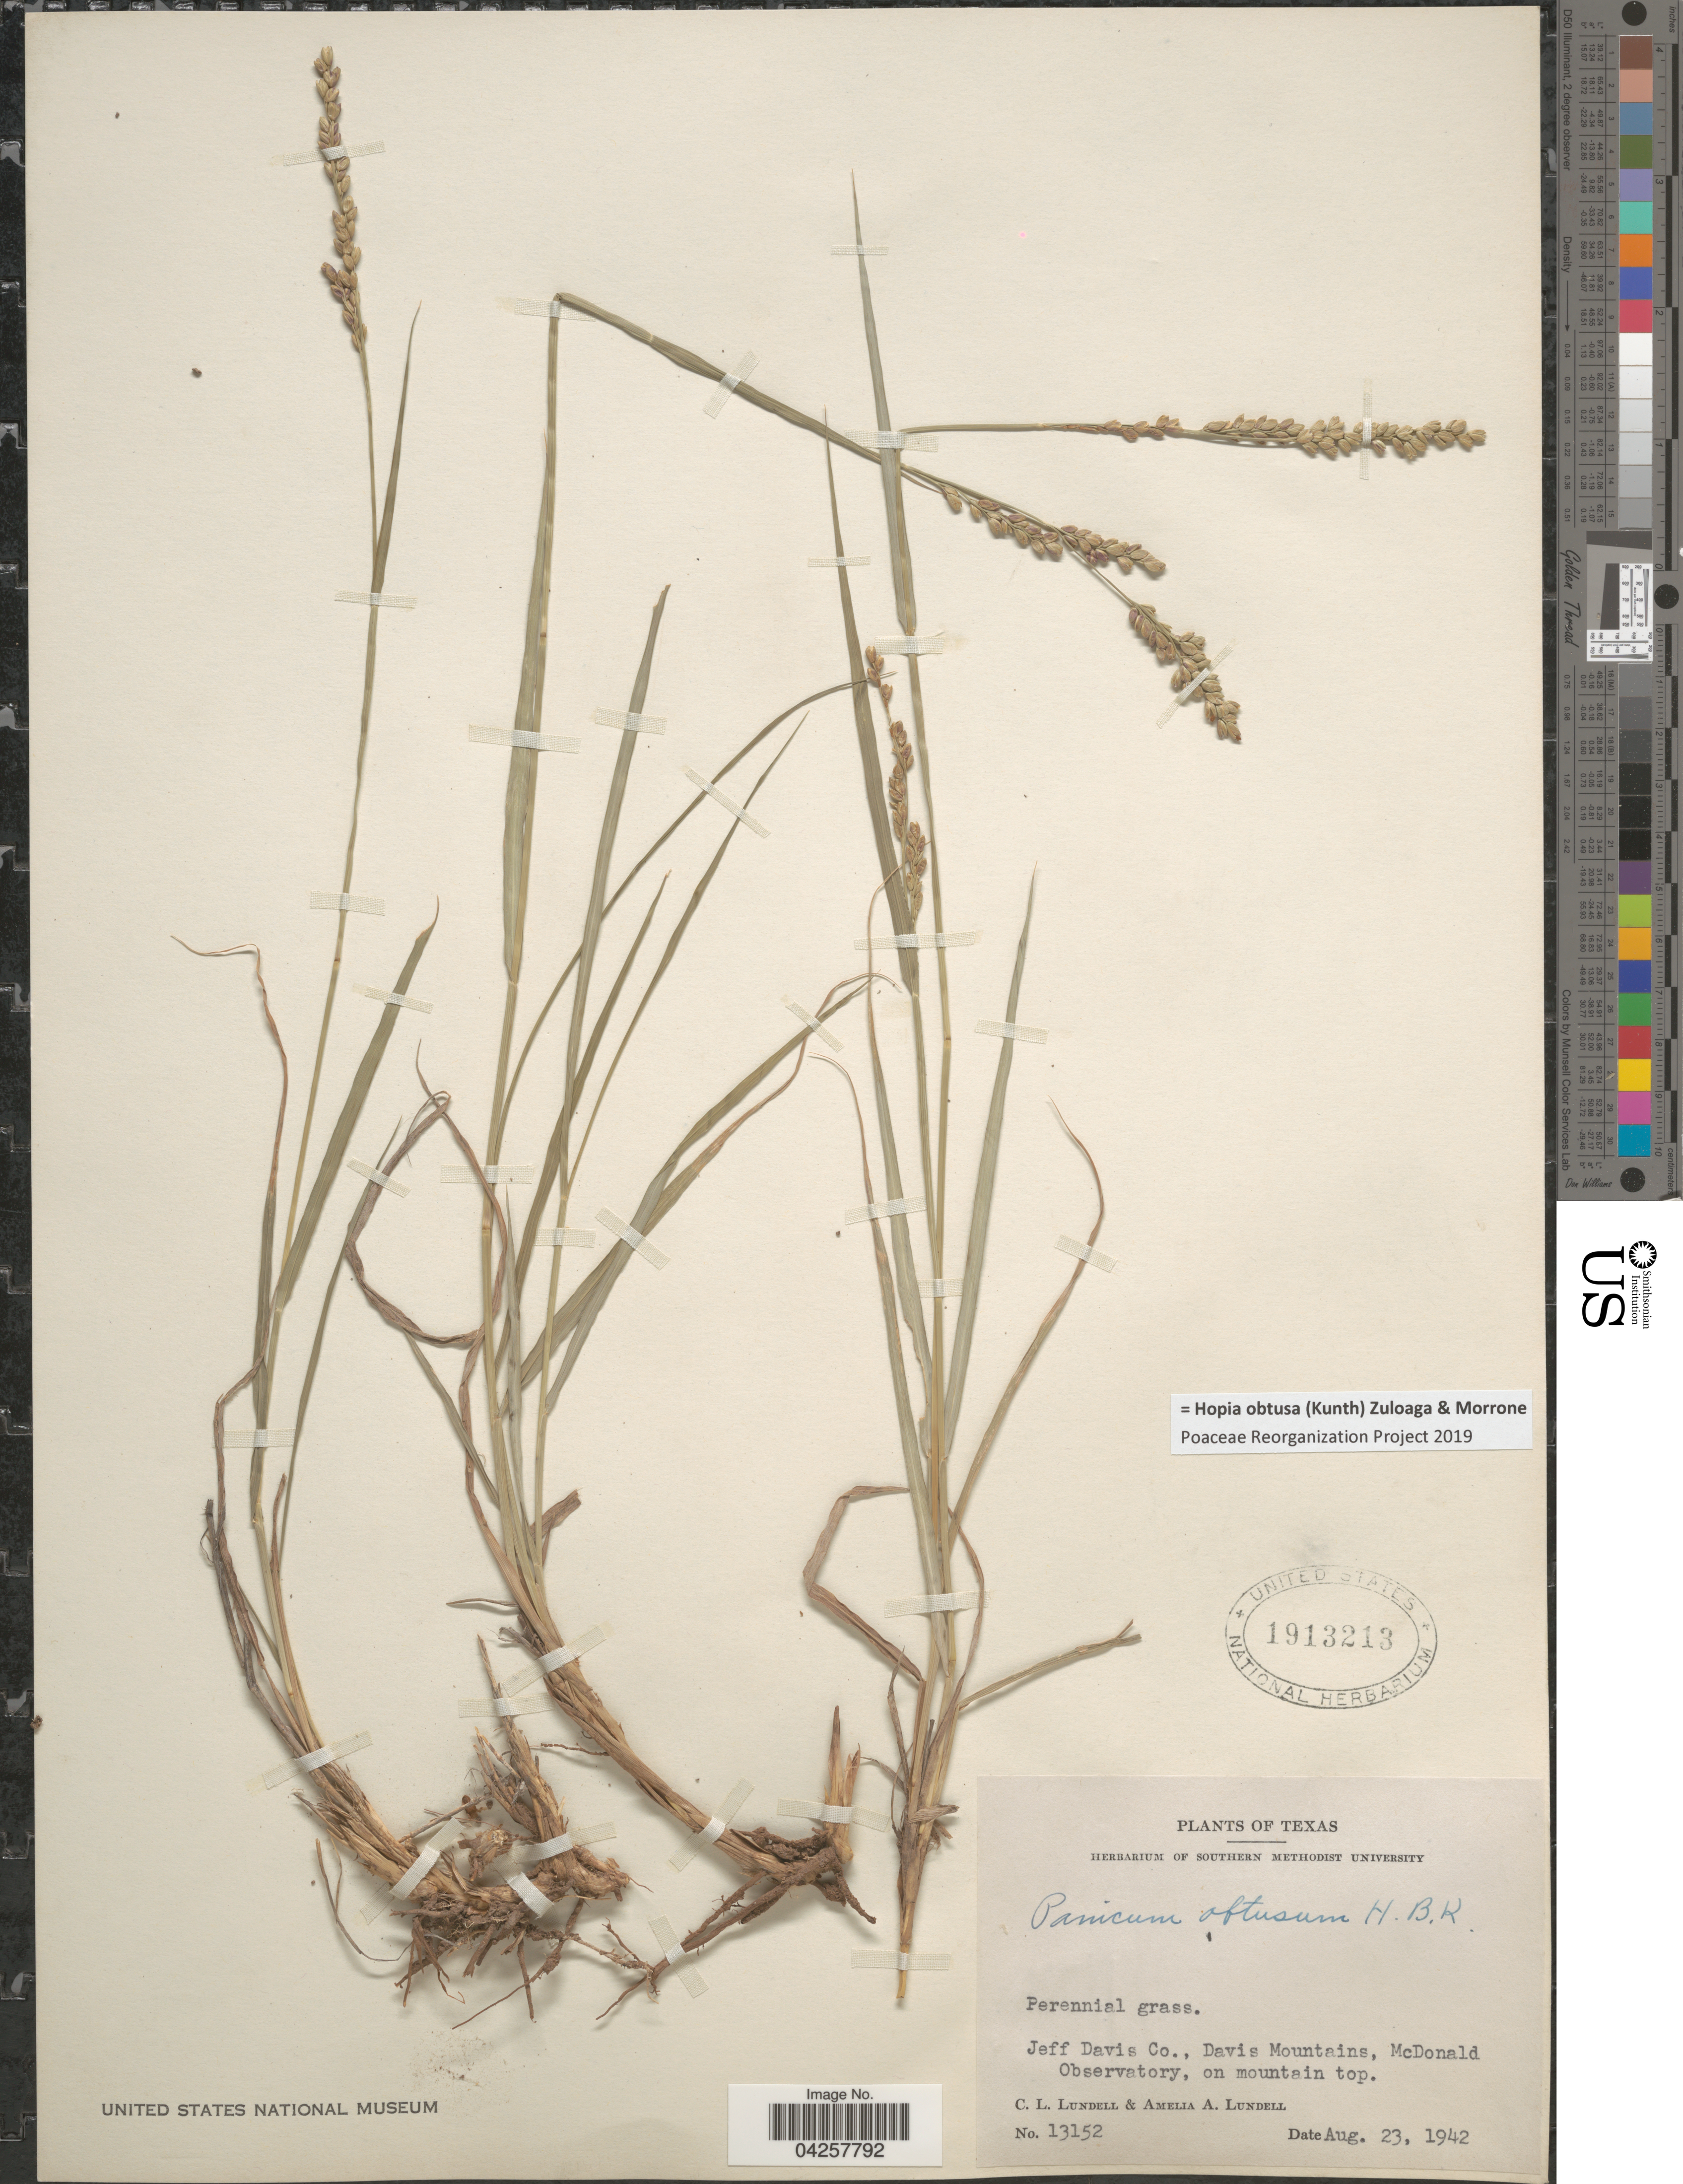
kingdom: Plantae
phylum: Tracheophyta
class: Liliopsida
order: Poales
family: Poaceae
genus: Hopia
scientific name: Hopia obtusa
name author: (Kunth) Zuloaga & Morrone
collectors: C. L. Lundell & A. A. Lundell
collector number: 13152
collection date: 1942-08-23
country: United States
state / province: Texas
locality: Jeff Davis Co., Davis Mountains, McDonald Observatory, on mountain top.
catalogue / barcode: US 1913213